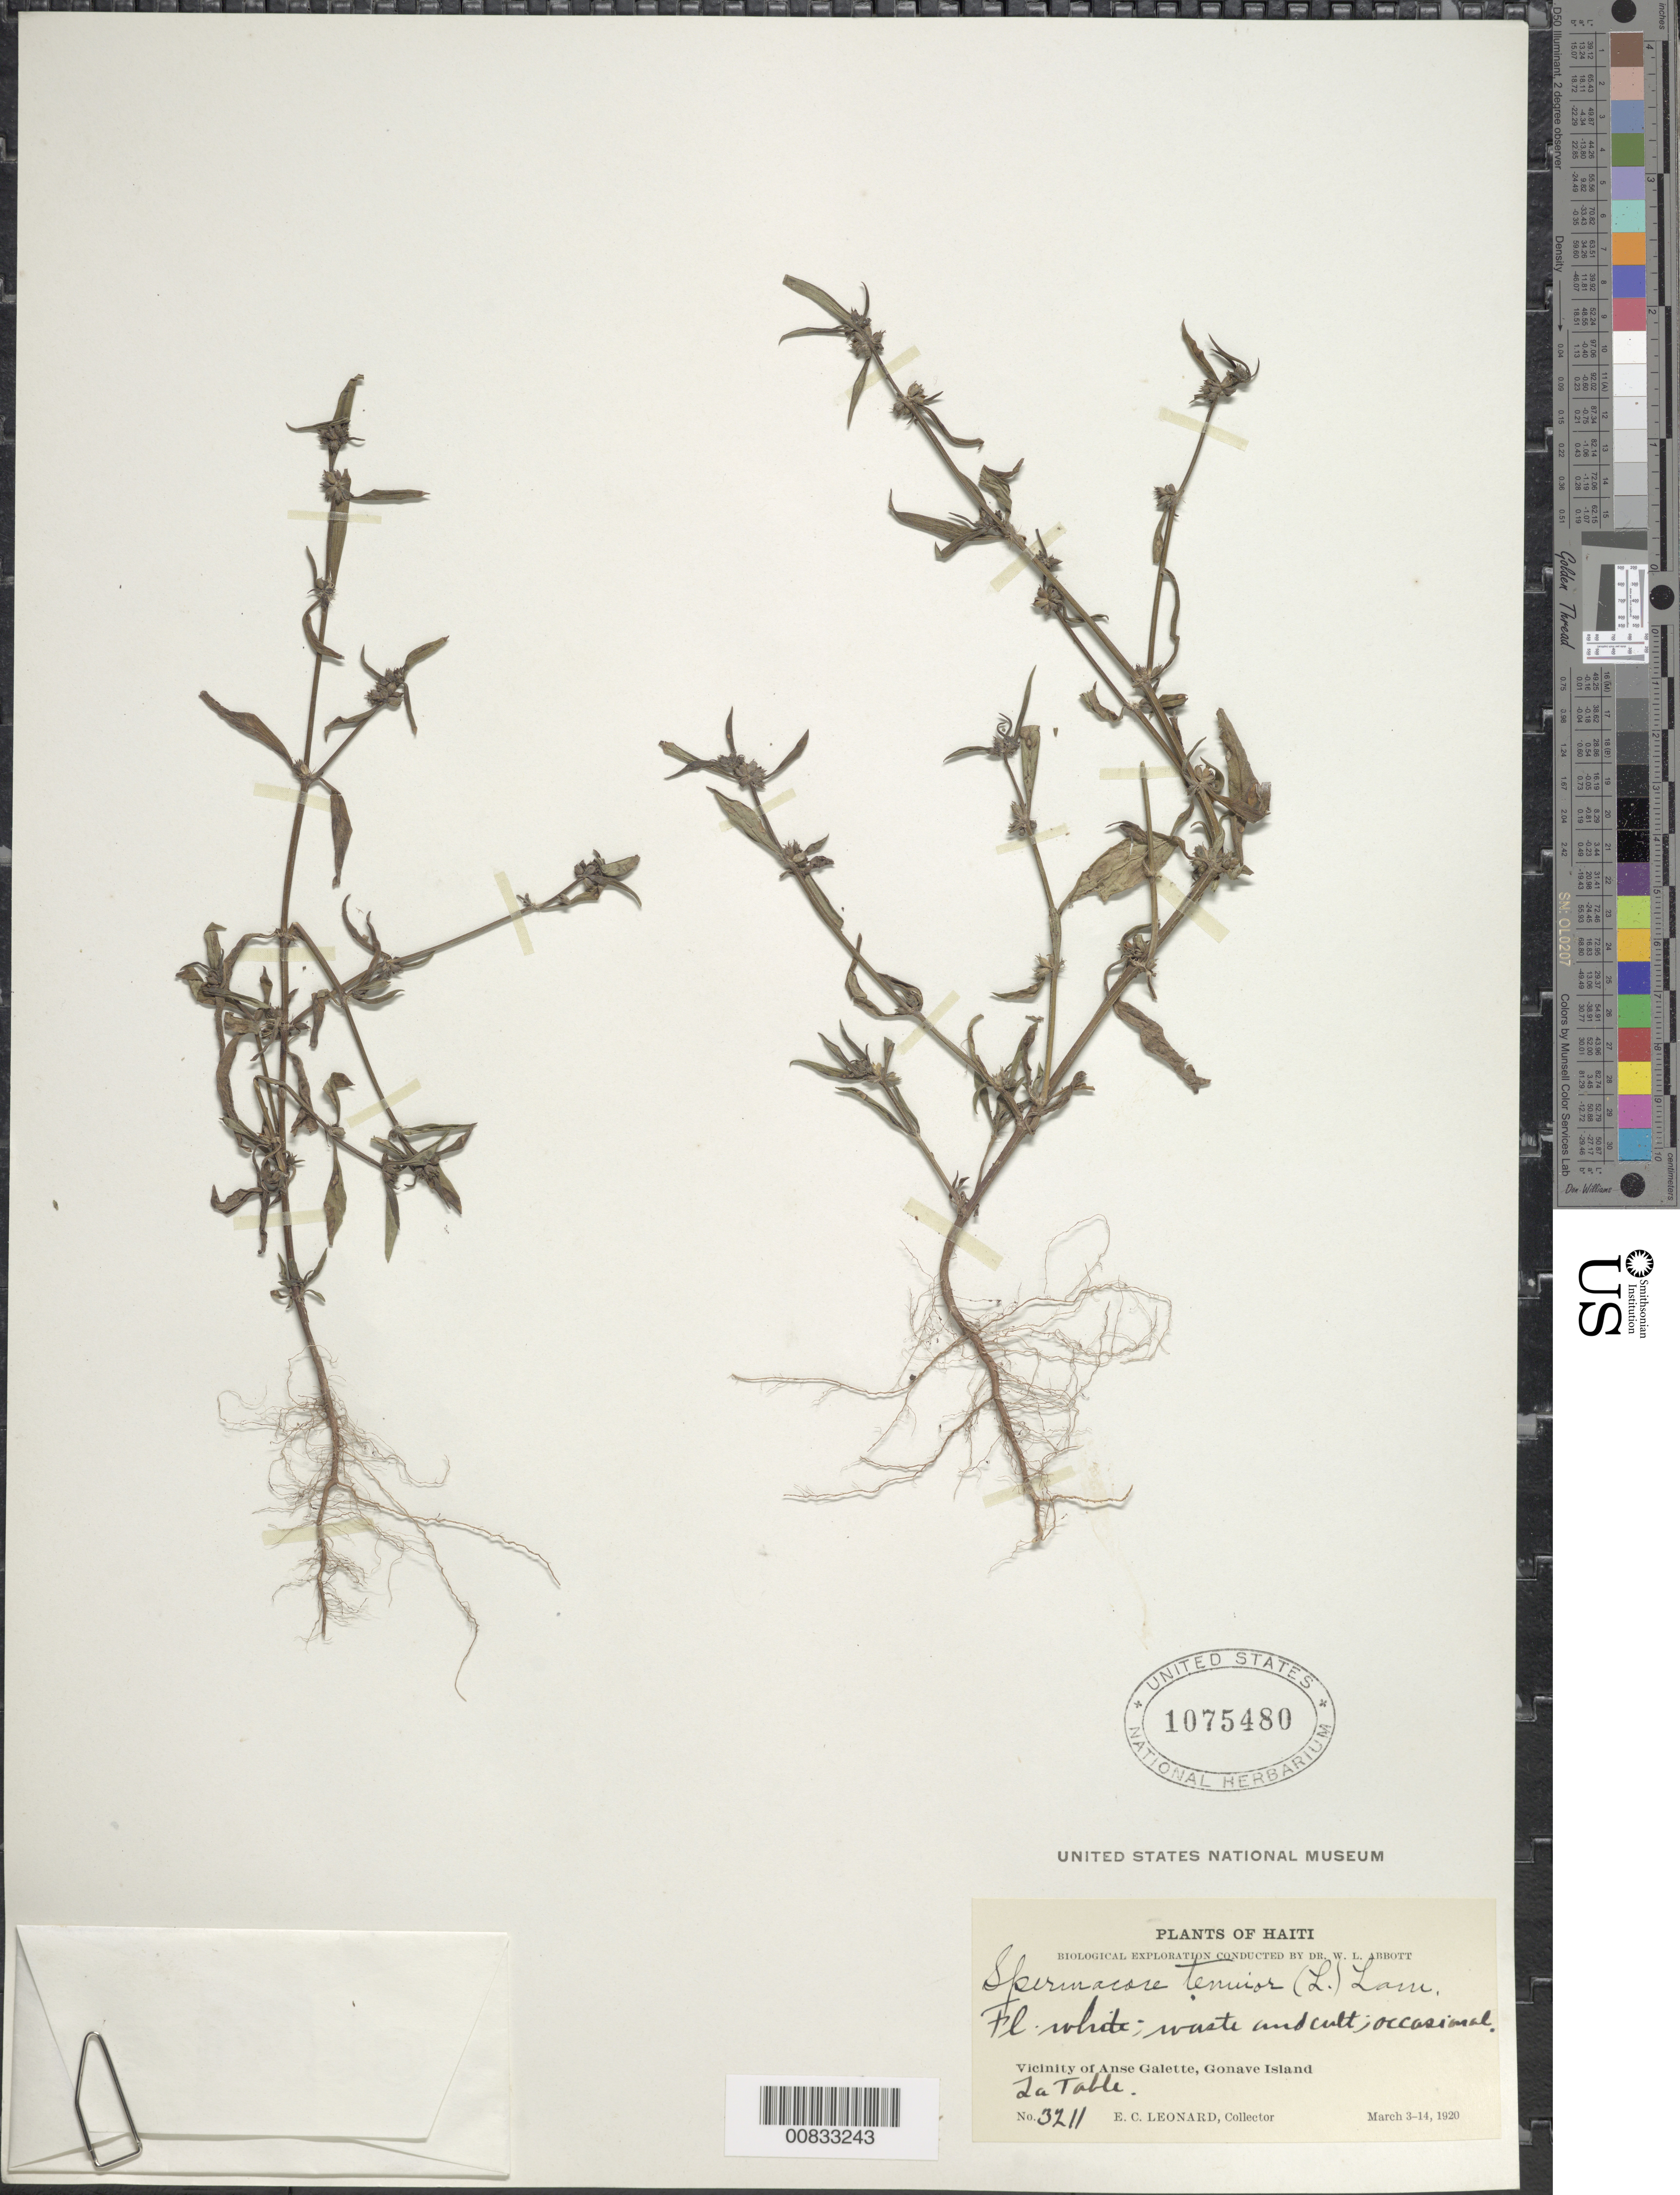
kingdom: Plantae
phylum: Tracheophyta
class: Magnoliopsida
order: Gentianales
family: Rubiaceae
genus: Spermacoce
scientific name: Spermacoce tenuior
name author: L.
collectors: E. C. Leonard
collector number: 3211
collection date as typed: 03 Mar 1920 to 14 Mar 1920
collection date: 1920-03-03/1920-03-14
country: Haiti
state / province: Ouest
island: Île de la Gonâve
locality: Vicinity of Anse Galette, La Table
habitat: Waste and cultivated places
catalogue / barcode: US 1075480